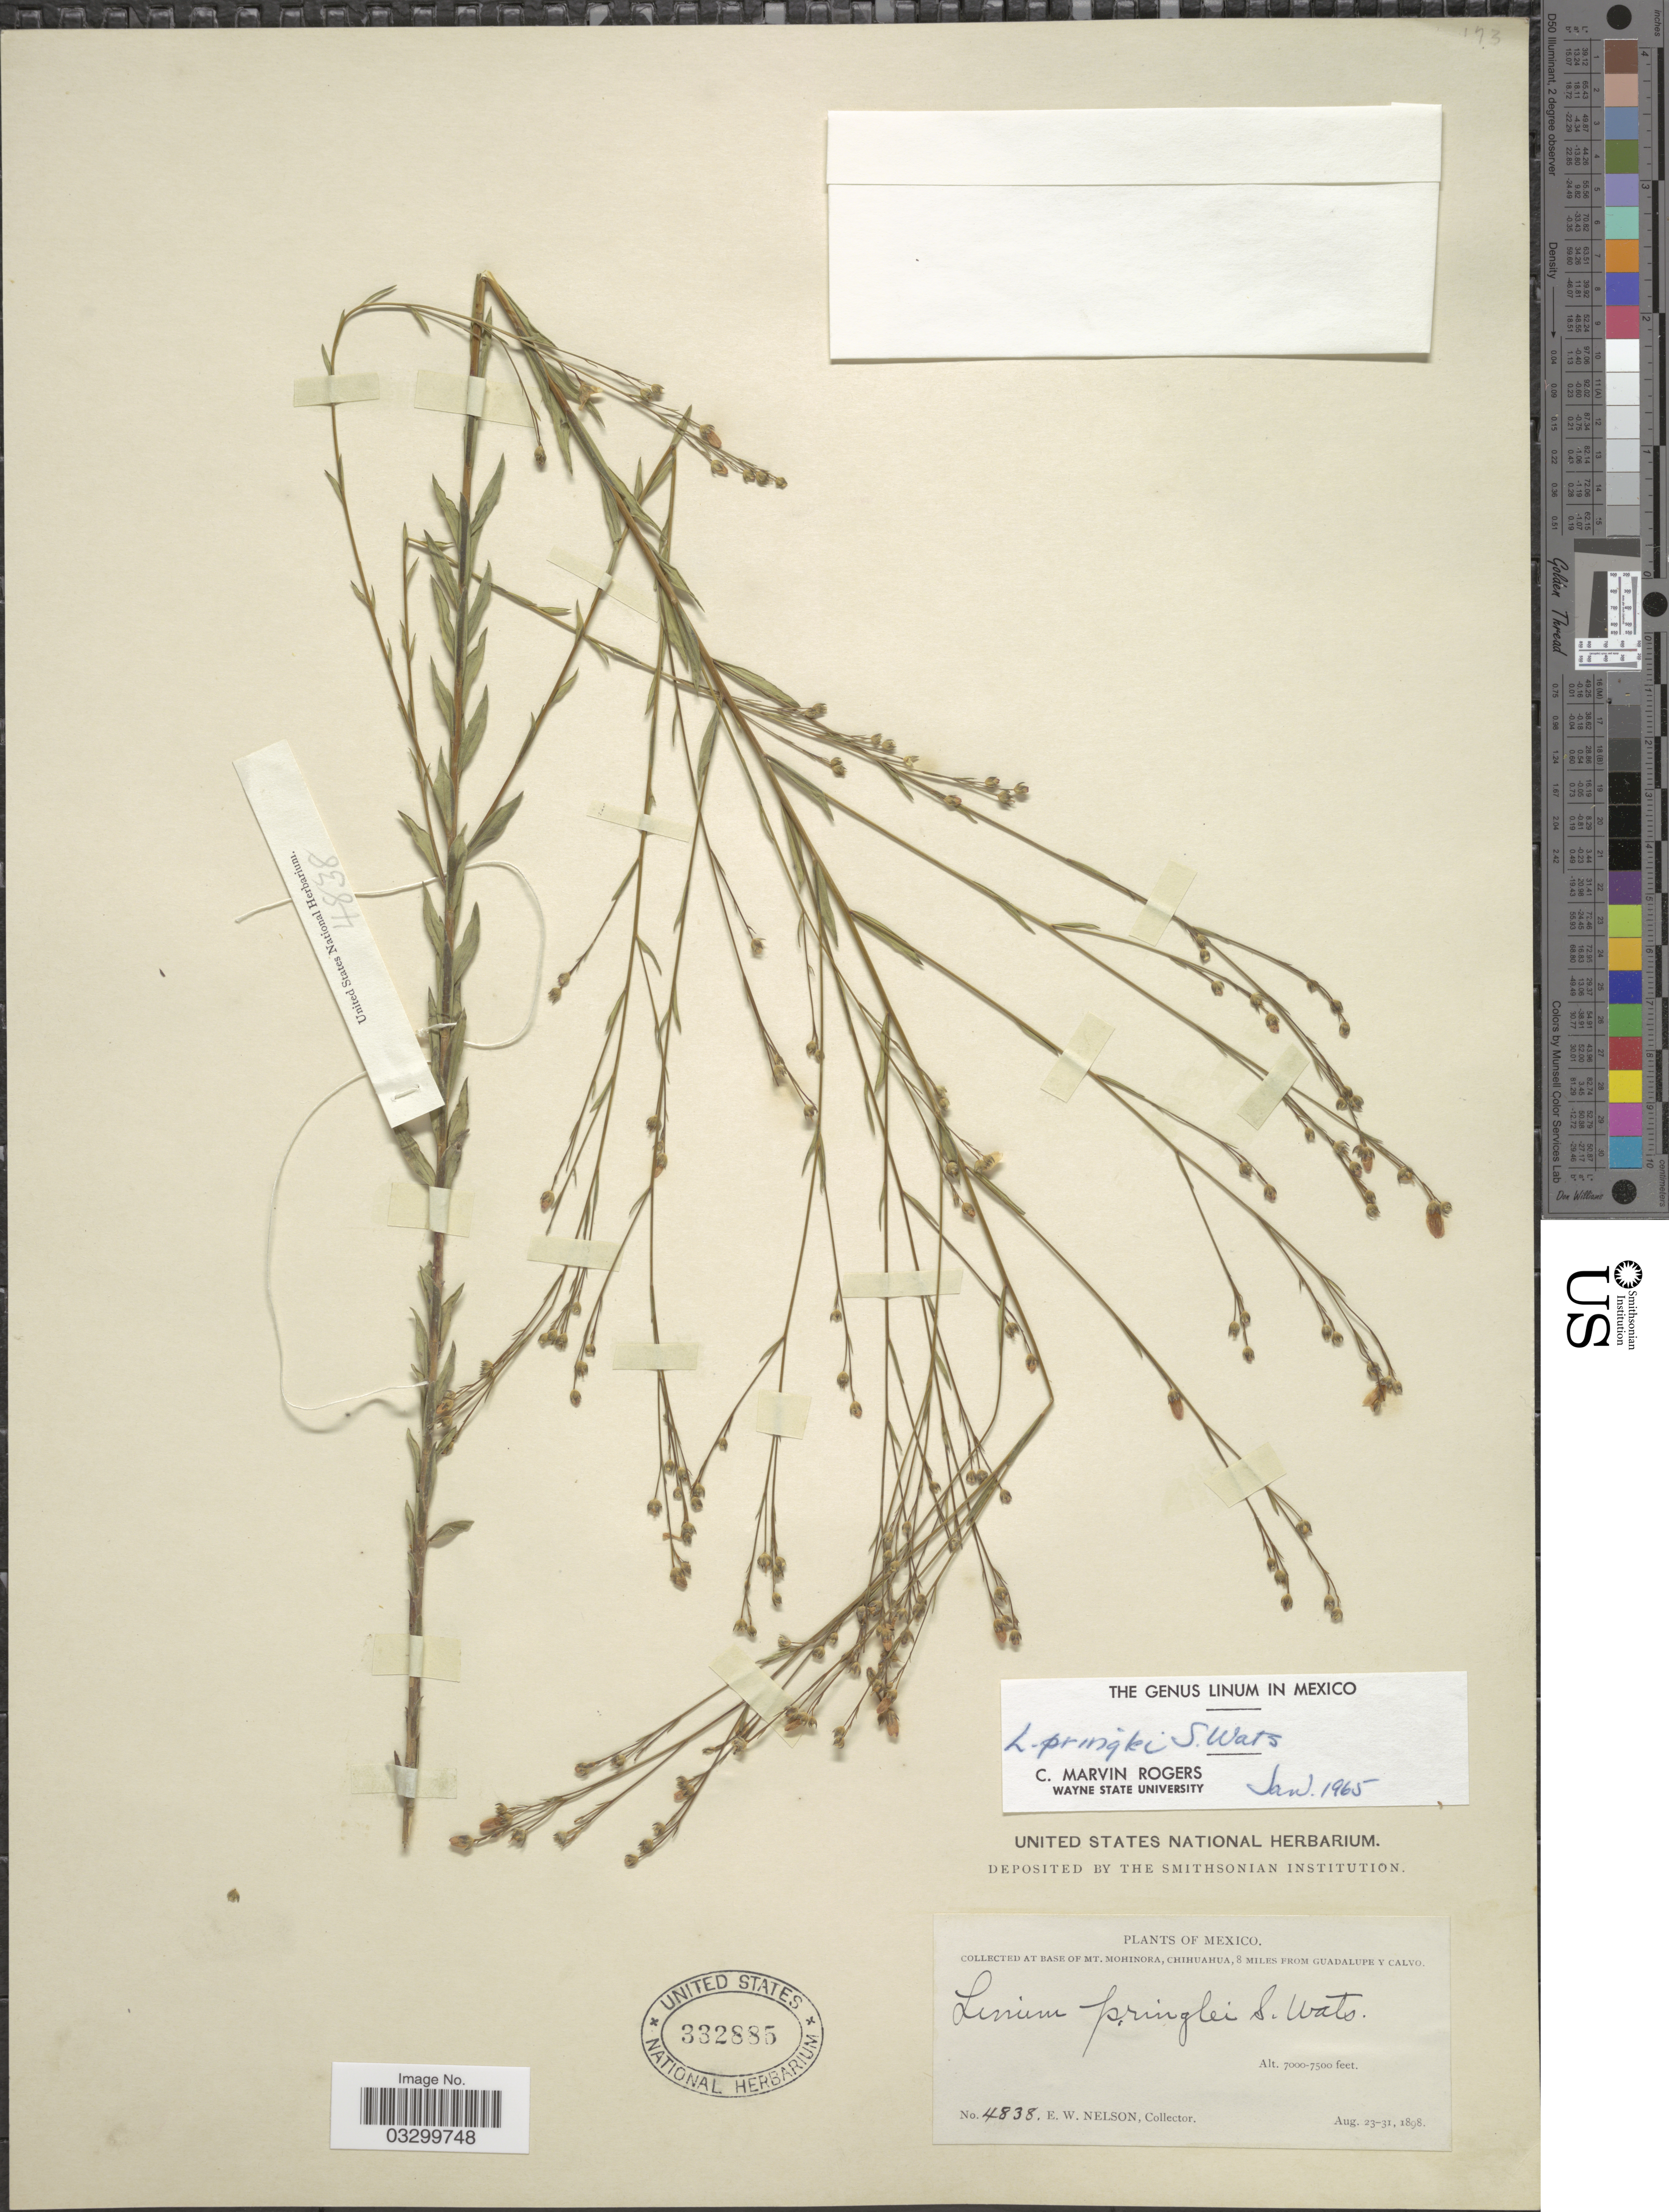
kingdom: Plantae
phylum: Tracheophyta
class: Magnoliopsida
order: Malpighiales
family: Linaceae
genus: Linum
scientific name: Linum pringlei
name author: S. Watson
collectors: E. W. Nelson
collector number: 4838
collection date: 1898-08-23/1898-08-31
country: Mexico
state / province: Chihuahua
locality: At base of Mt. Mohinora, 8 miles from Guadalupe y Calvo.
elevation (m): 2134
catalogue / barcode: US 332885